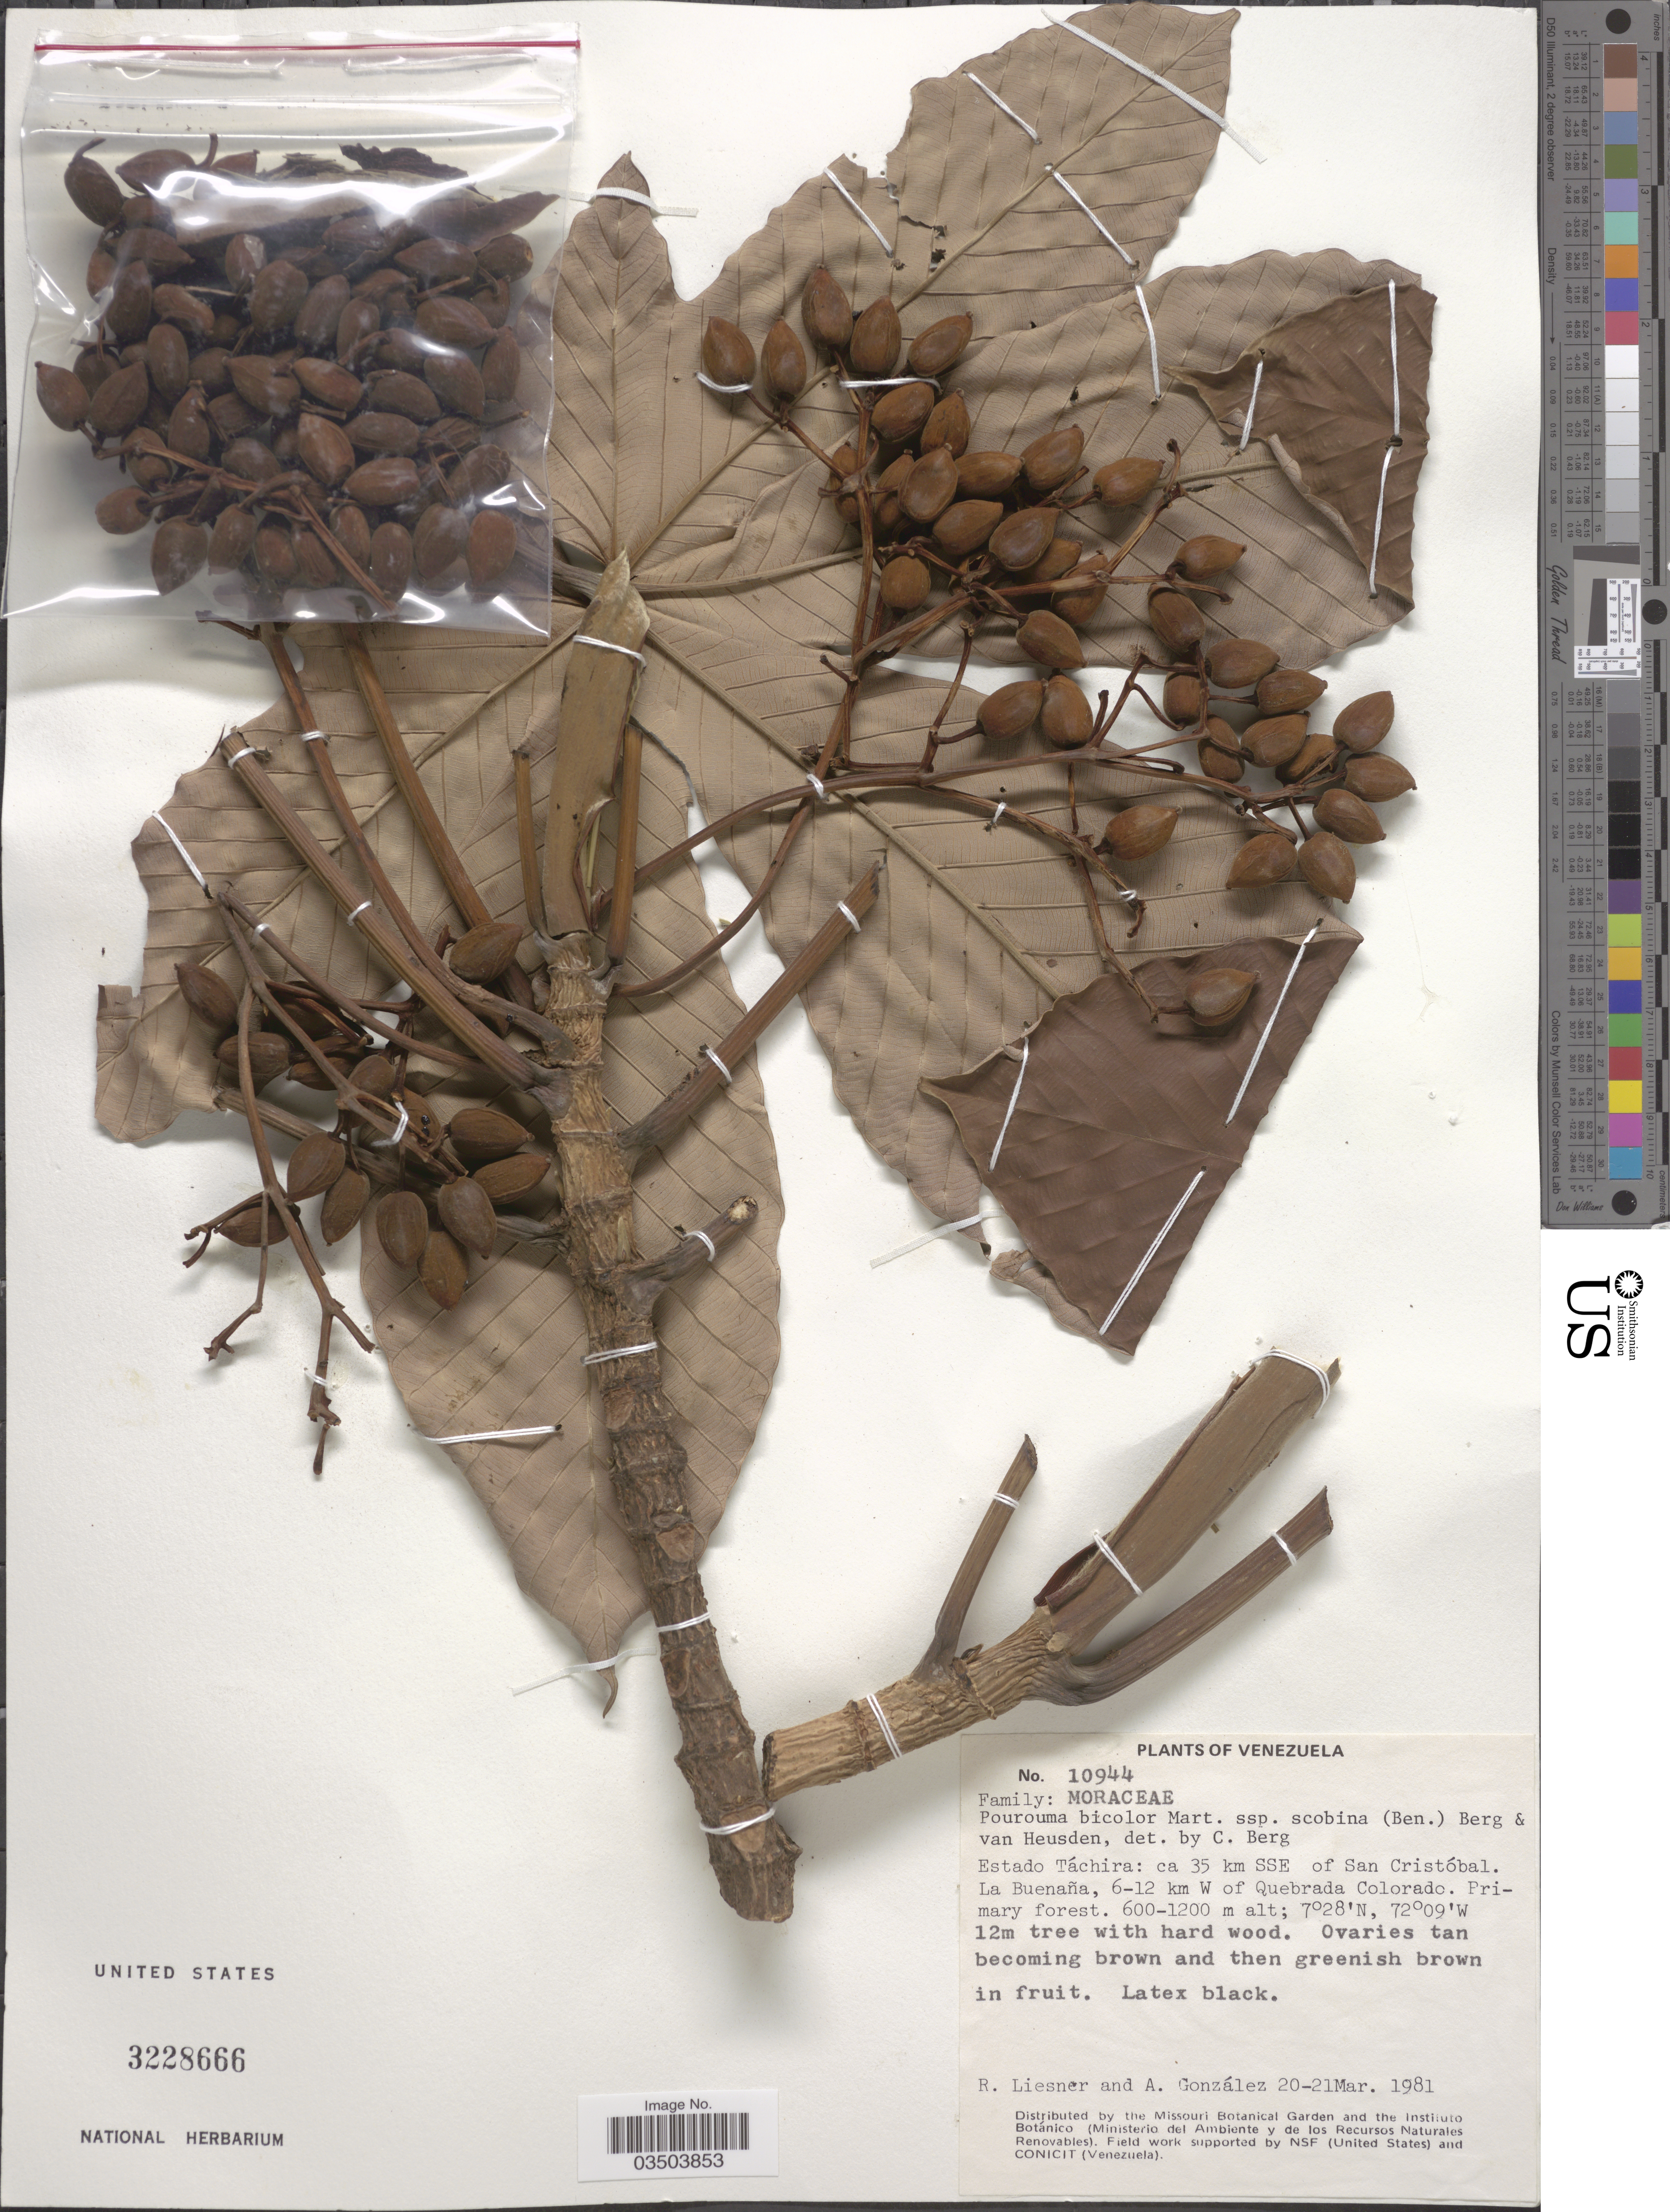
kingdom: Plantae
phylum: Tracheophyta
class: Magnoliopsida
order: Rosales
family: Urticaceae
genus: Pourouma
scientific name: Pourouma bicolor subsp. scobina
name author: (Benoist) C.C. Berg & Heusden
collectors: R. L. Liesner & A. C. González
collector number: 10944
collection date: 1981-03-20/1981-03-21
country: Venezuela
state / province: Tachira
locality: Ca 35 km SSE of San Cristóbal. La Buenaña, 6-12 km W of Quebrada Colorado.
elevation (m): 600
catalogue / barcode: US 3228666